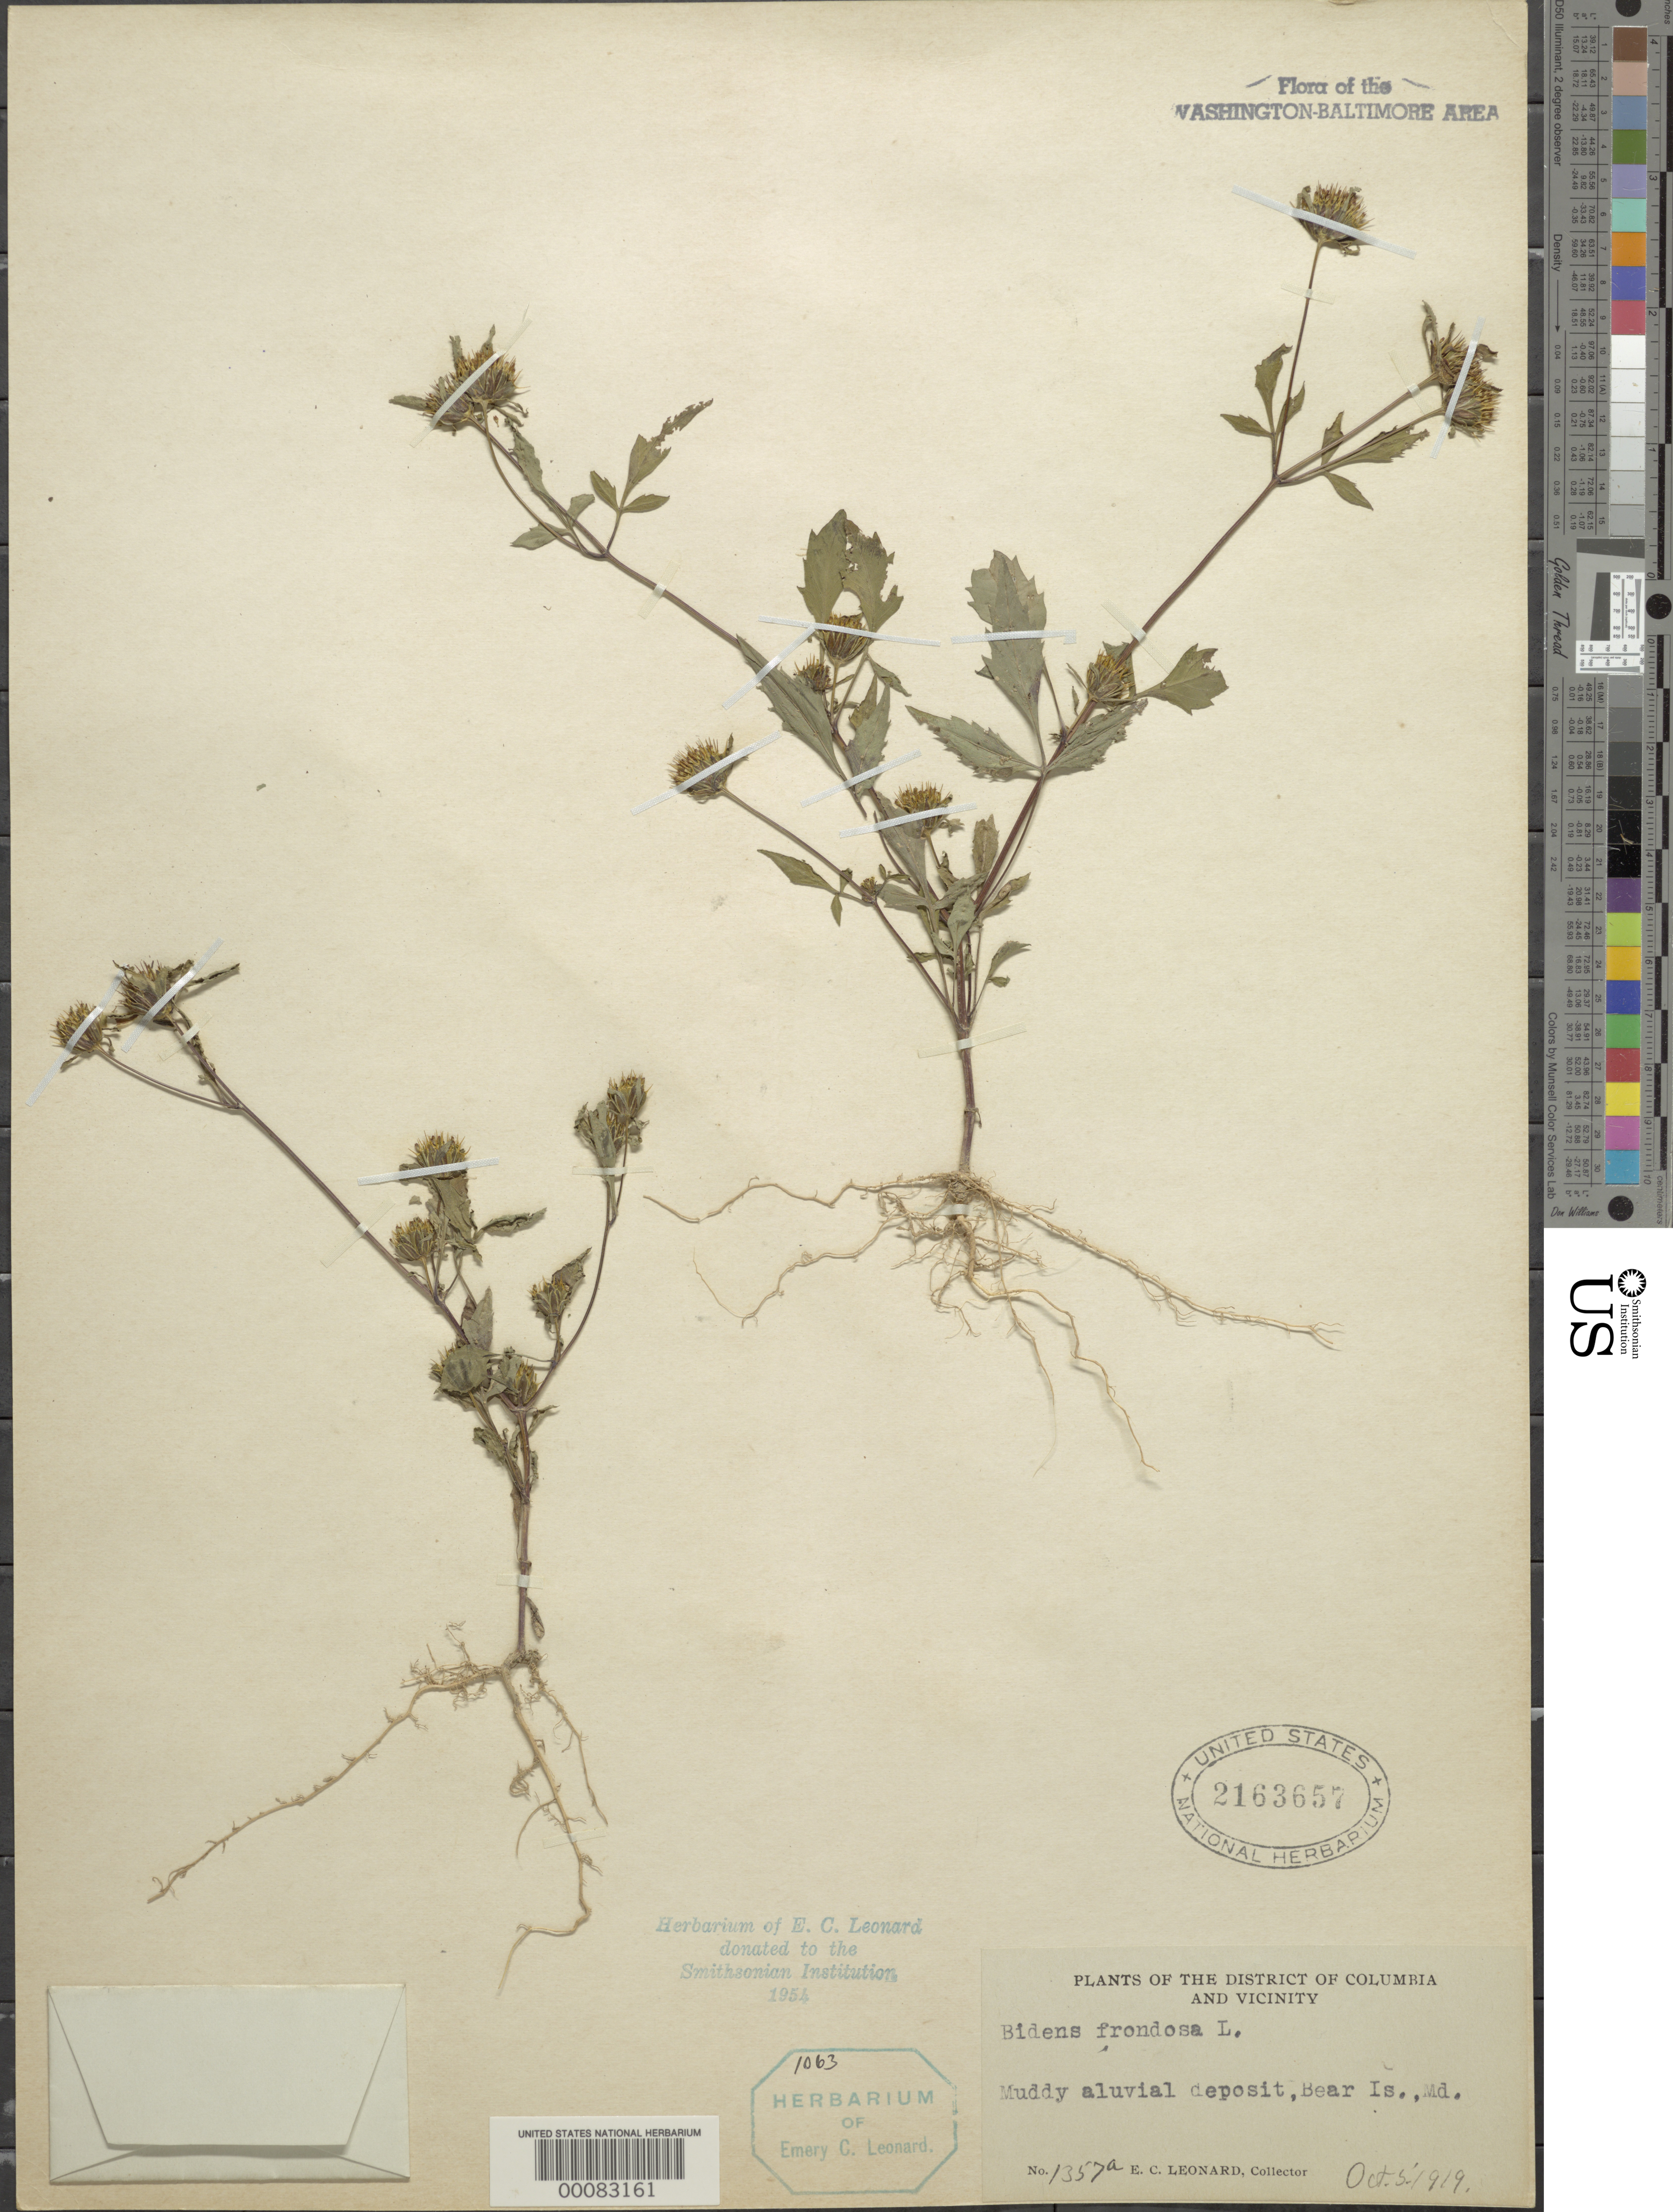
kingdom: Plantae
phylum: Tracheophyta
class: Magnoliopsida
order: Asterales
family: Asteraceae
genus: Bidens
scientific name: Bidens frondosa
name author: L.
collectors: E. C. Leonard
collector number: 1357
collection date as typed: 05 Oct 1919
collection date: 1919-10-05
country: United States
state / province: Maryland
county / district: Montgomery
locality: Bear Island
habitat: Alluvial deposit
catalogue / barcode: US 2163657